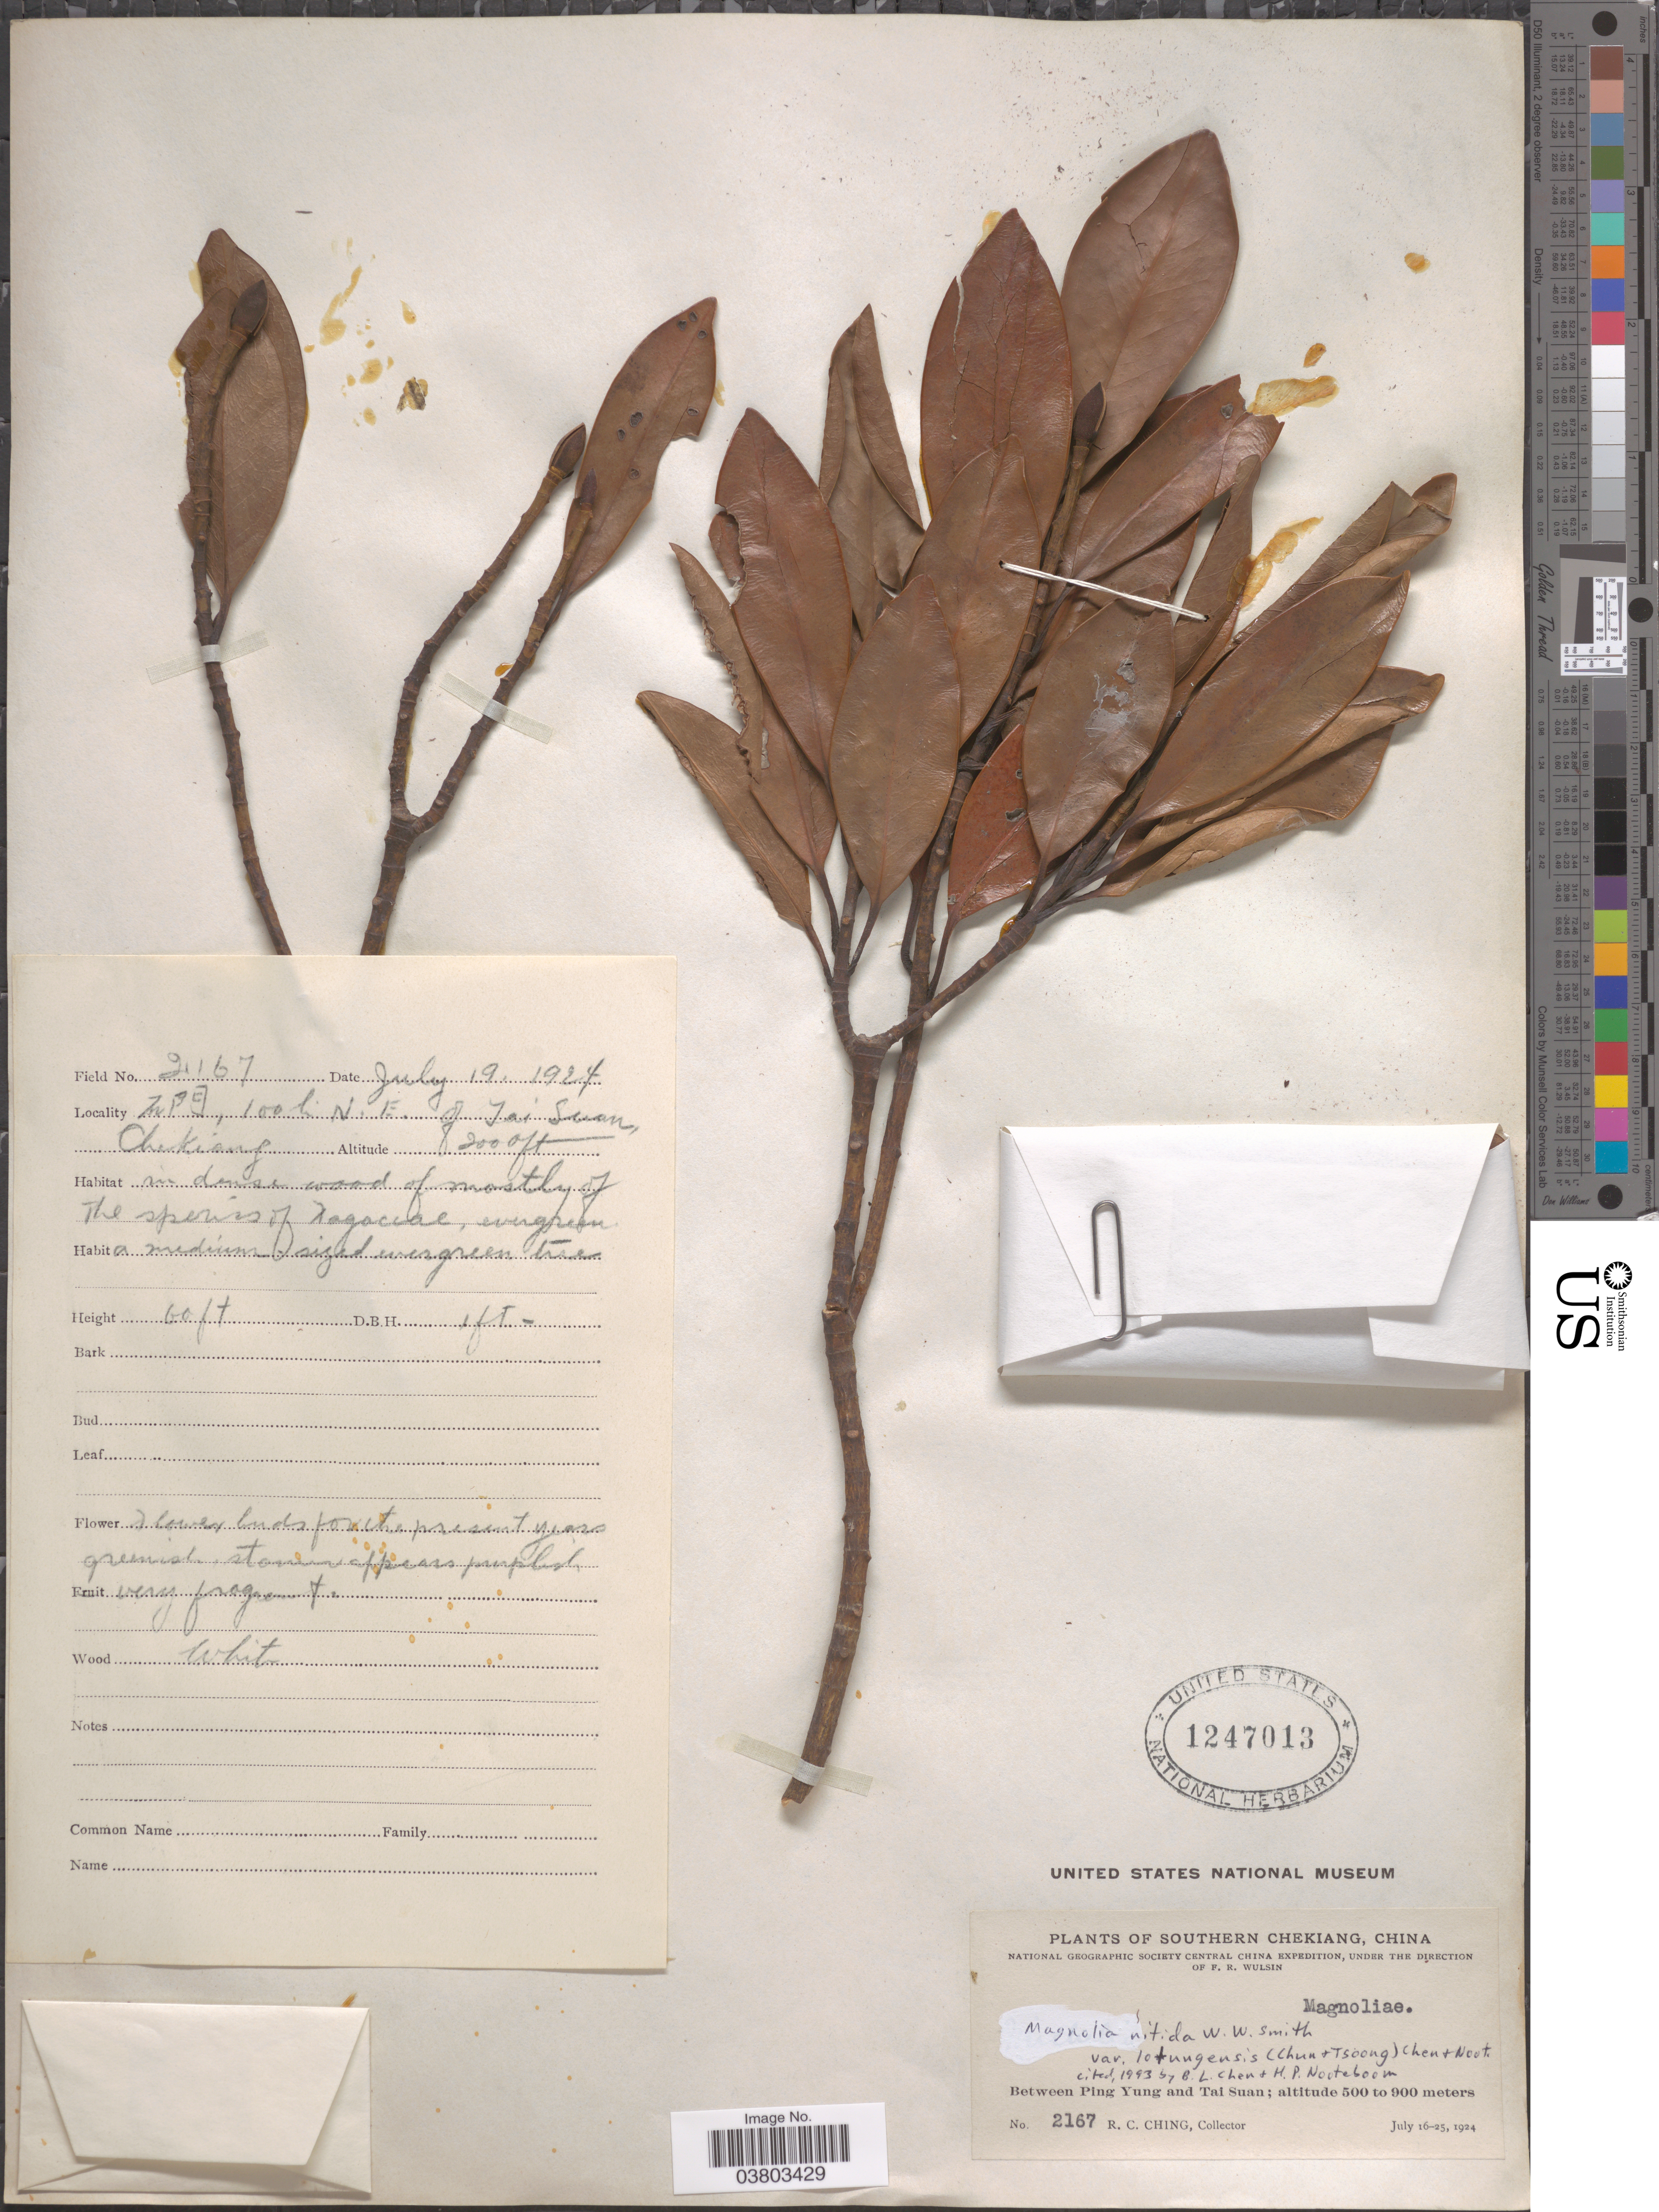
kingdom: Plantae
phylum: Tracheophyta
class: Magnoliopsida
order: Magnoliales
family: Magnoliaceae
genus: Magnolia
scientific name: Magnolia nitida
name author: W.W. Sm.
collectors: R. C. Ching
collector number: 2167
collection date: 1924-07-19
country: China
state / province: Zhejiang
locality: X, 100 li N.E. of Tai Suan, Southern Chekiang. Between Ping Yung and Tai Suan.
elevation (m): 610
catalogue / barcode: US 1247013